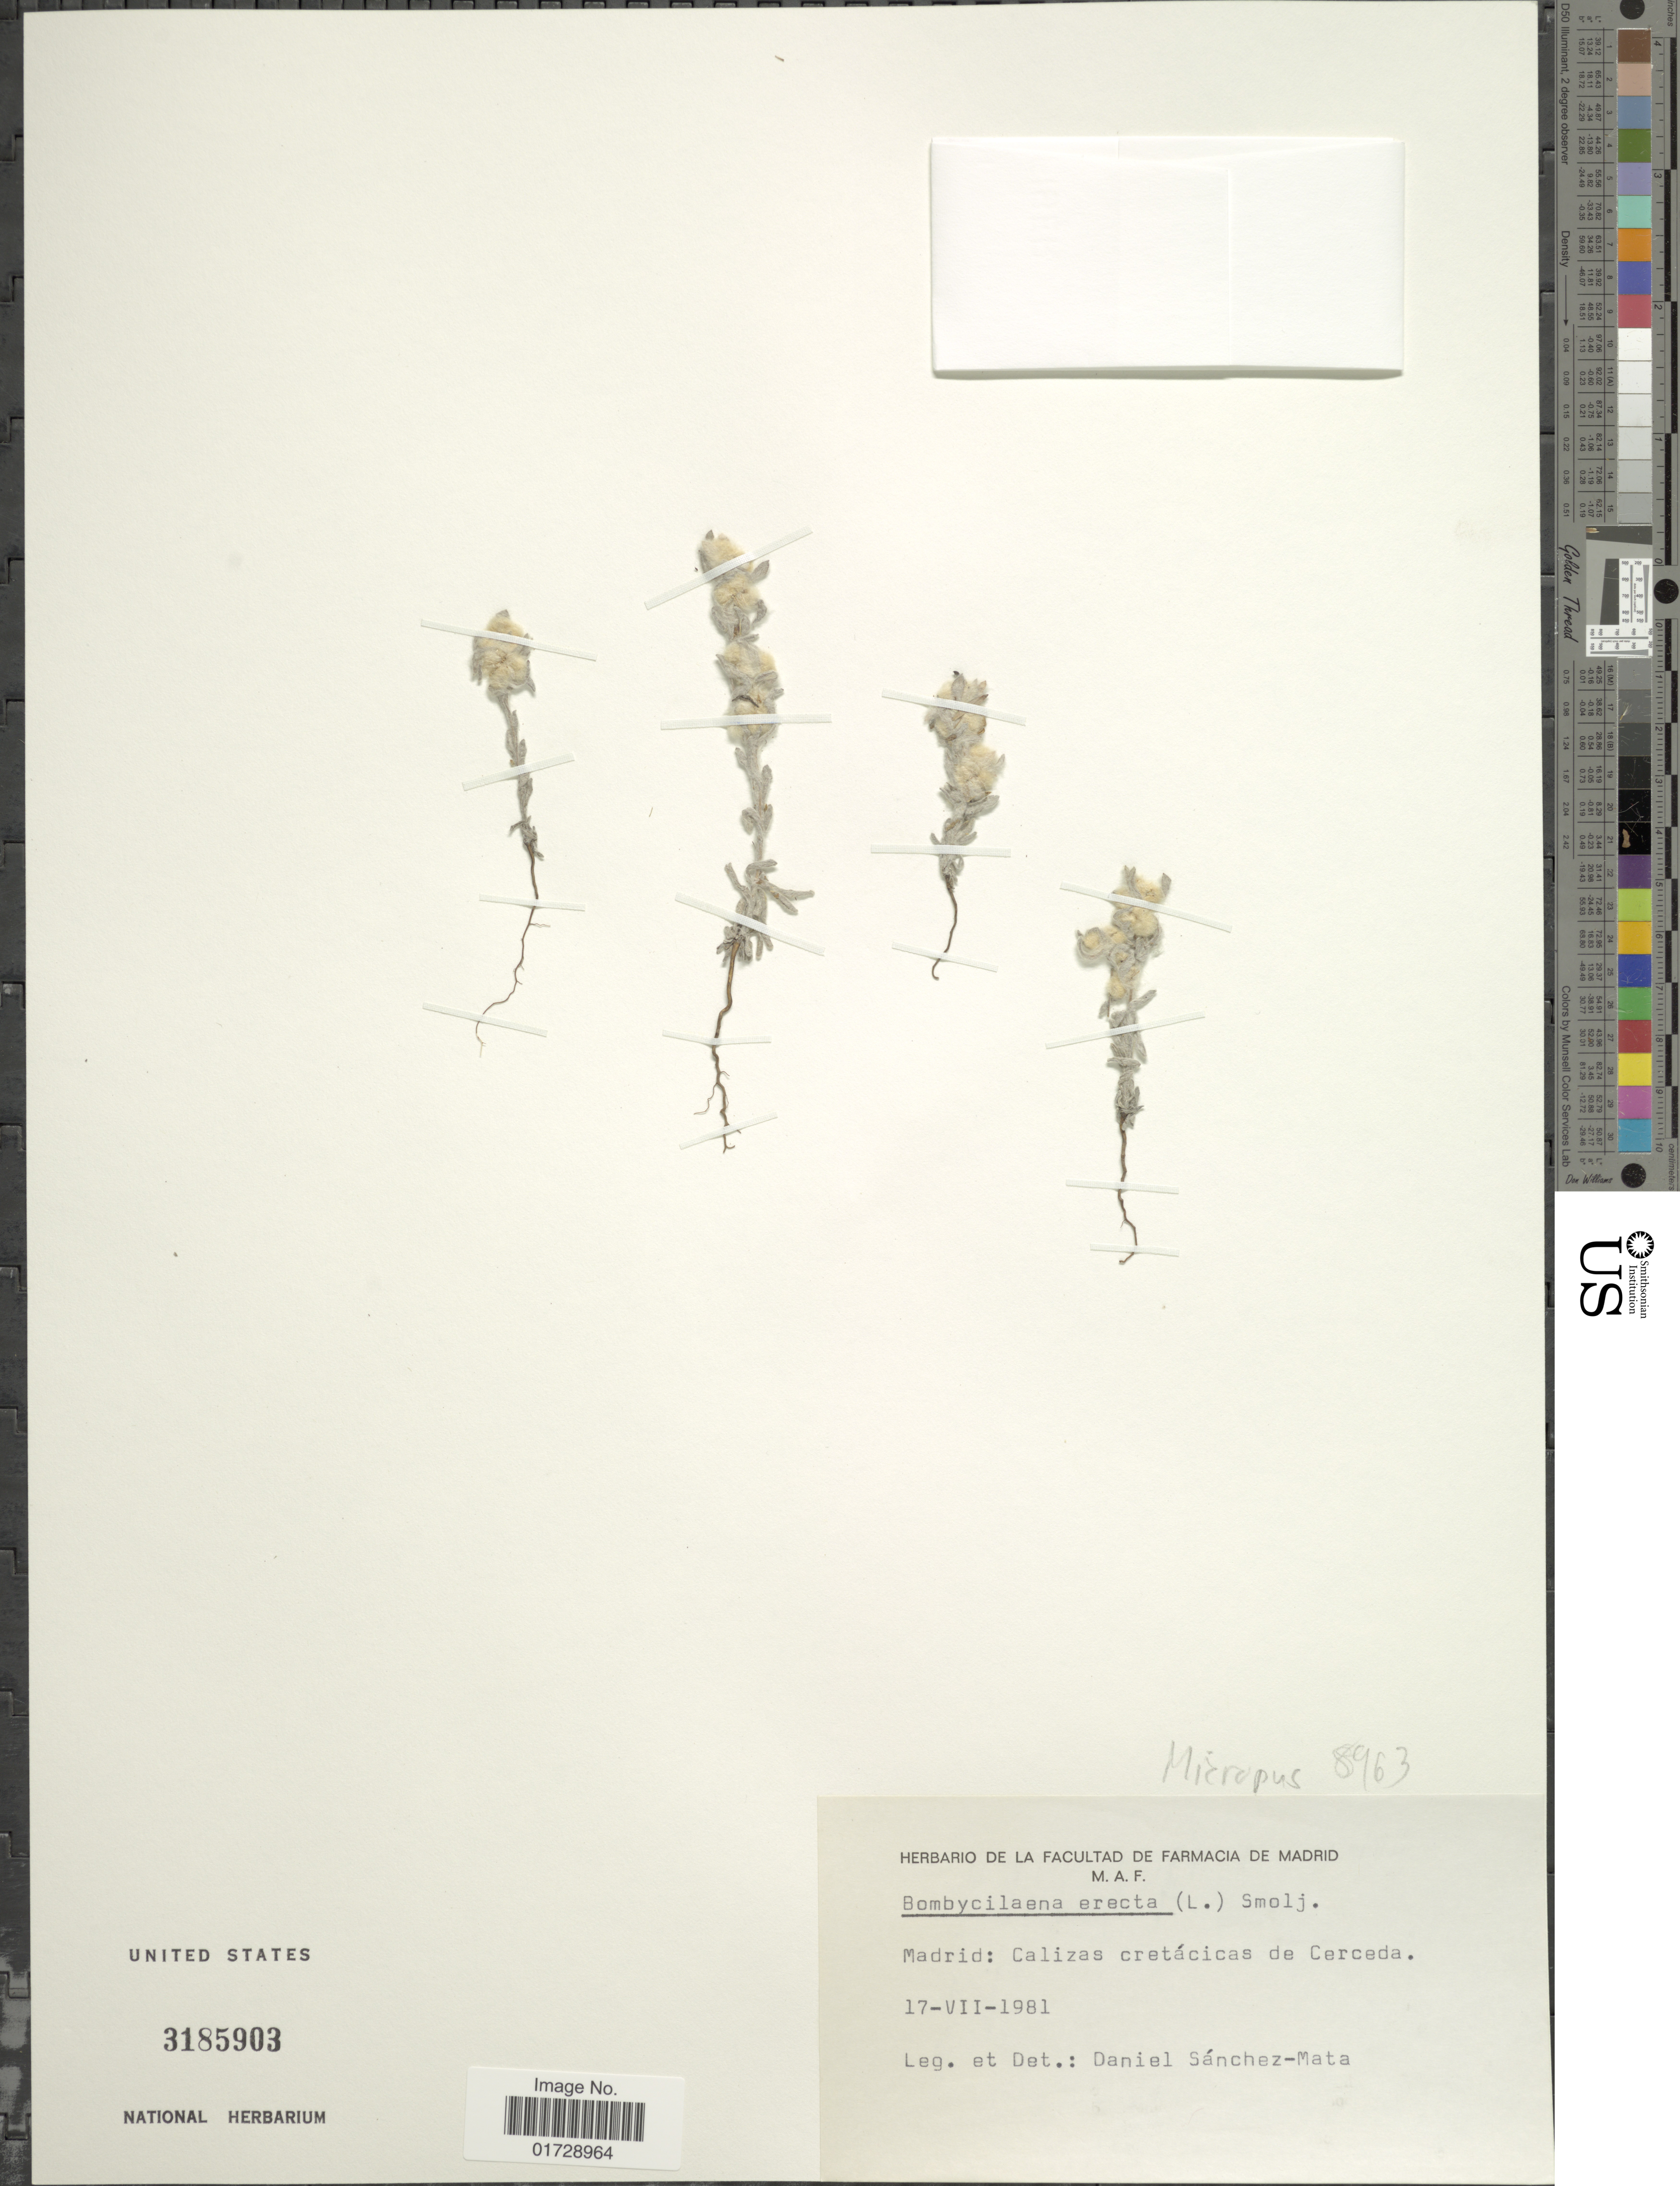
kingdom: Plantae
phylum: Tracheophyta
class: Magnoliopsida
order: Asterales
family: Asteraceae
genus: Micropus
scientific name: Micropus erectus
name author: L.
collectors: D. P. Sánchez Mata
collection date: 1981-07-17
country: Spain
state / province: Madrid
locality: Calizas cretacicas de Cerceda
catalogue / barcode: US 3185903